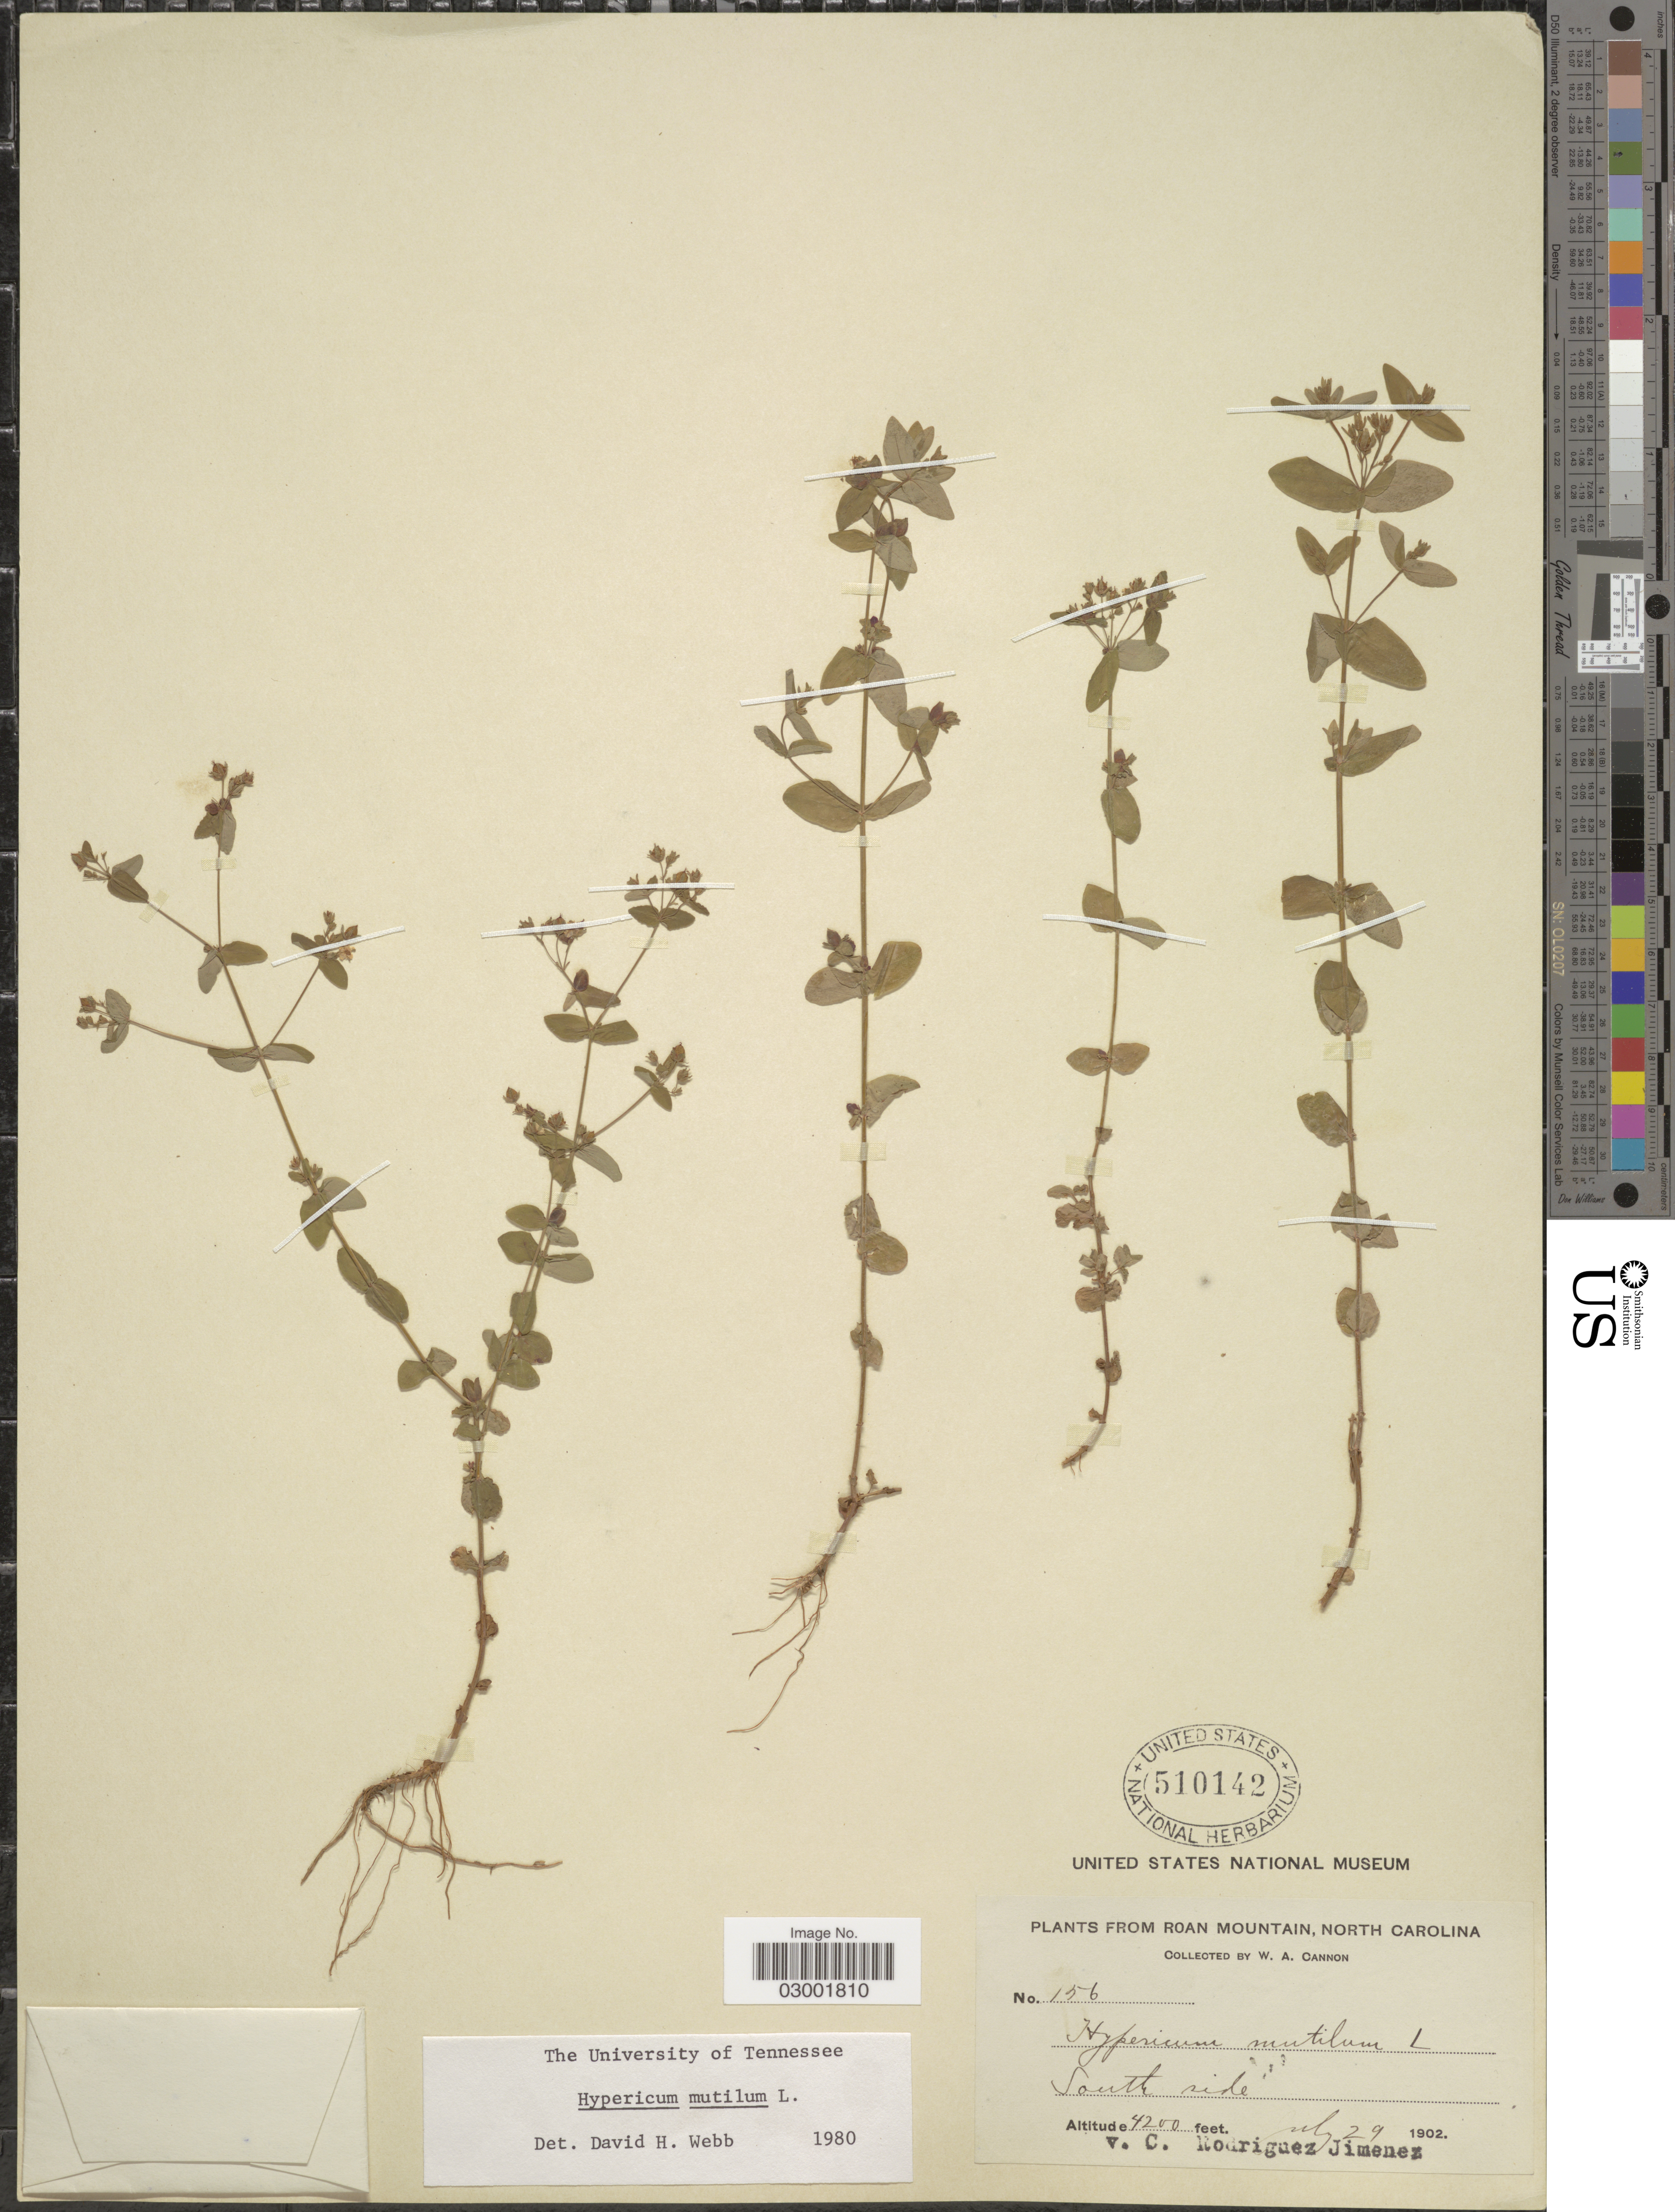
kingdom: Plantae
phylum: Tracheophyta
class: Magnoliopsida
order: Malpighiales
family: Hypericaceae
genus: Hypericum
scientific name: Hypericum mutilum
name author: L.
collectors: W. Cannon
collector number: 156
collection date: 1902-07-29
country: United States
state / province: North Carolina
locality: Roan Mountain, North Carolina. South side.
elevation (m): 1280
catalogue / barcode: US 510142